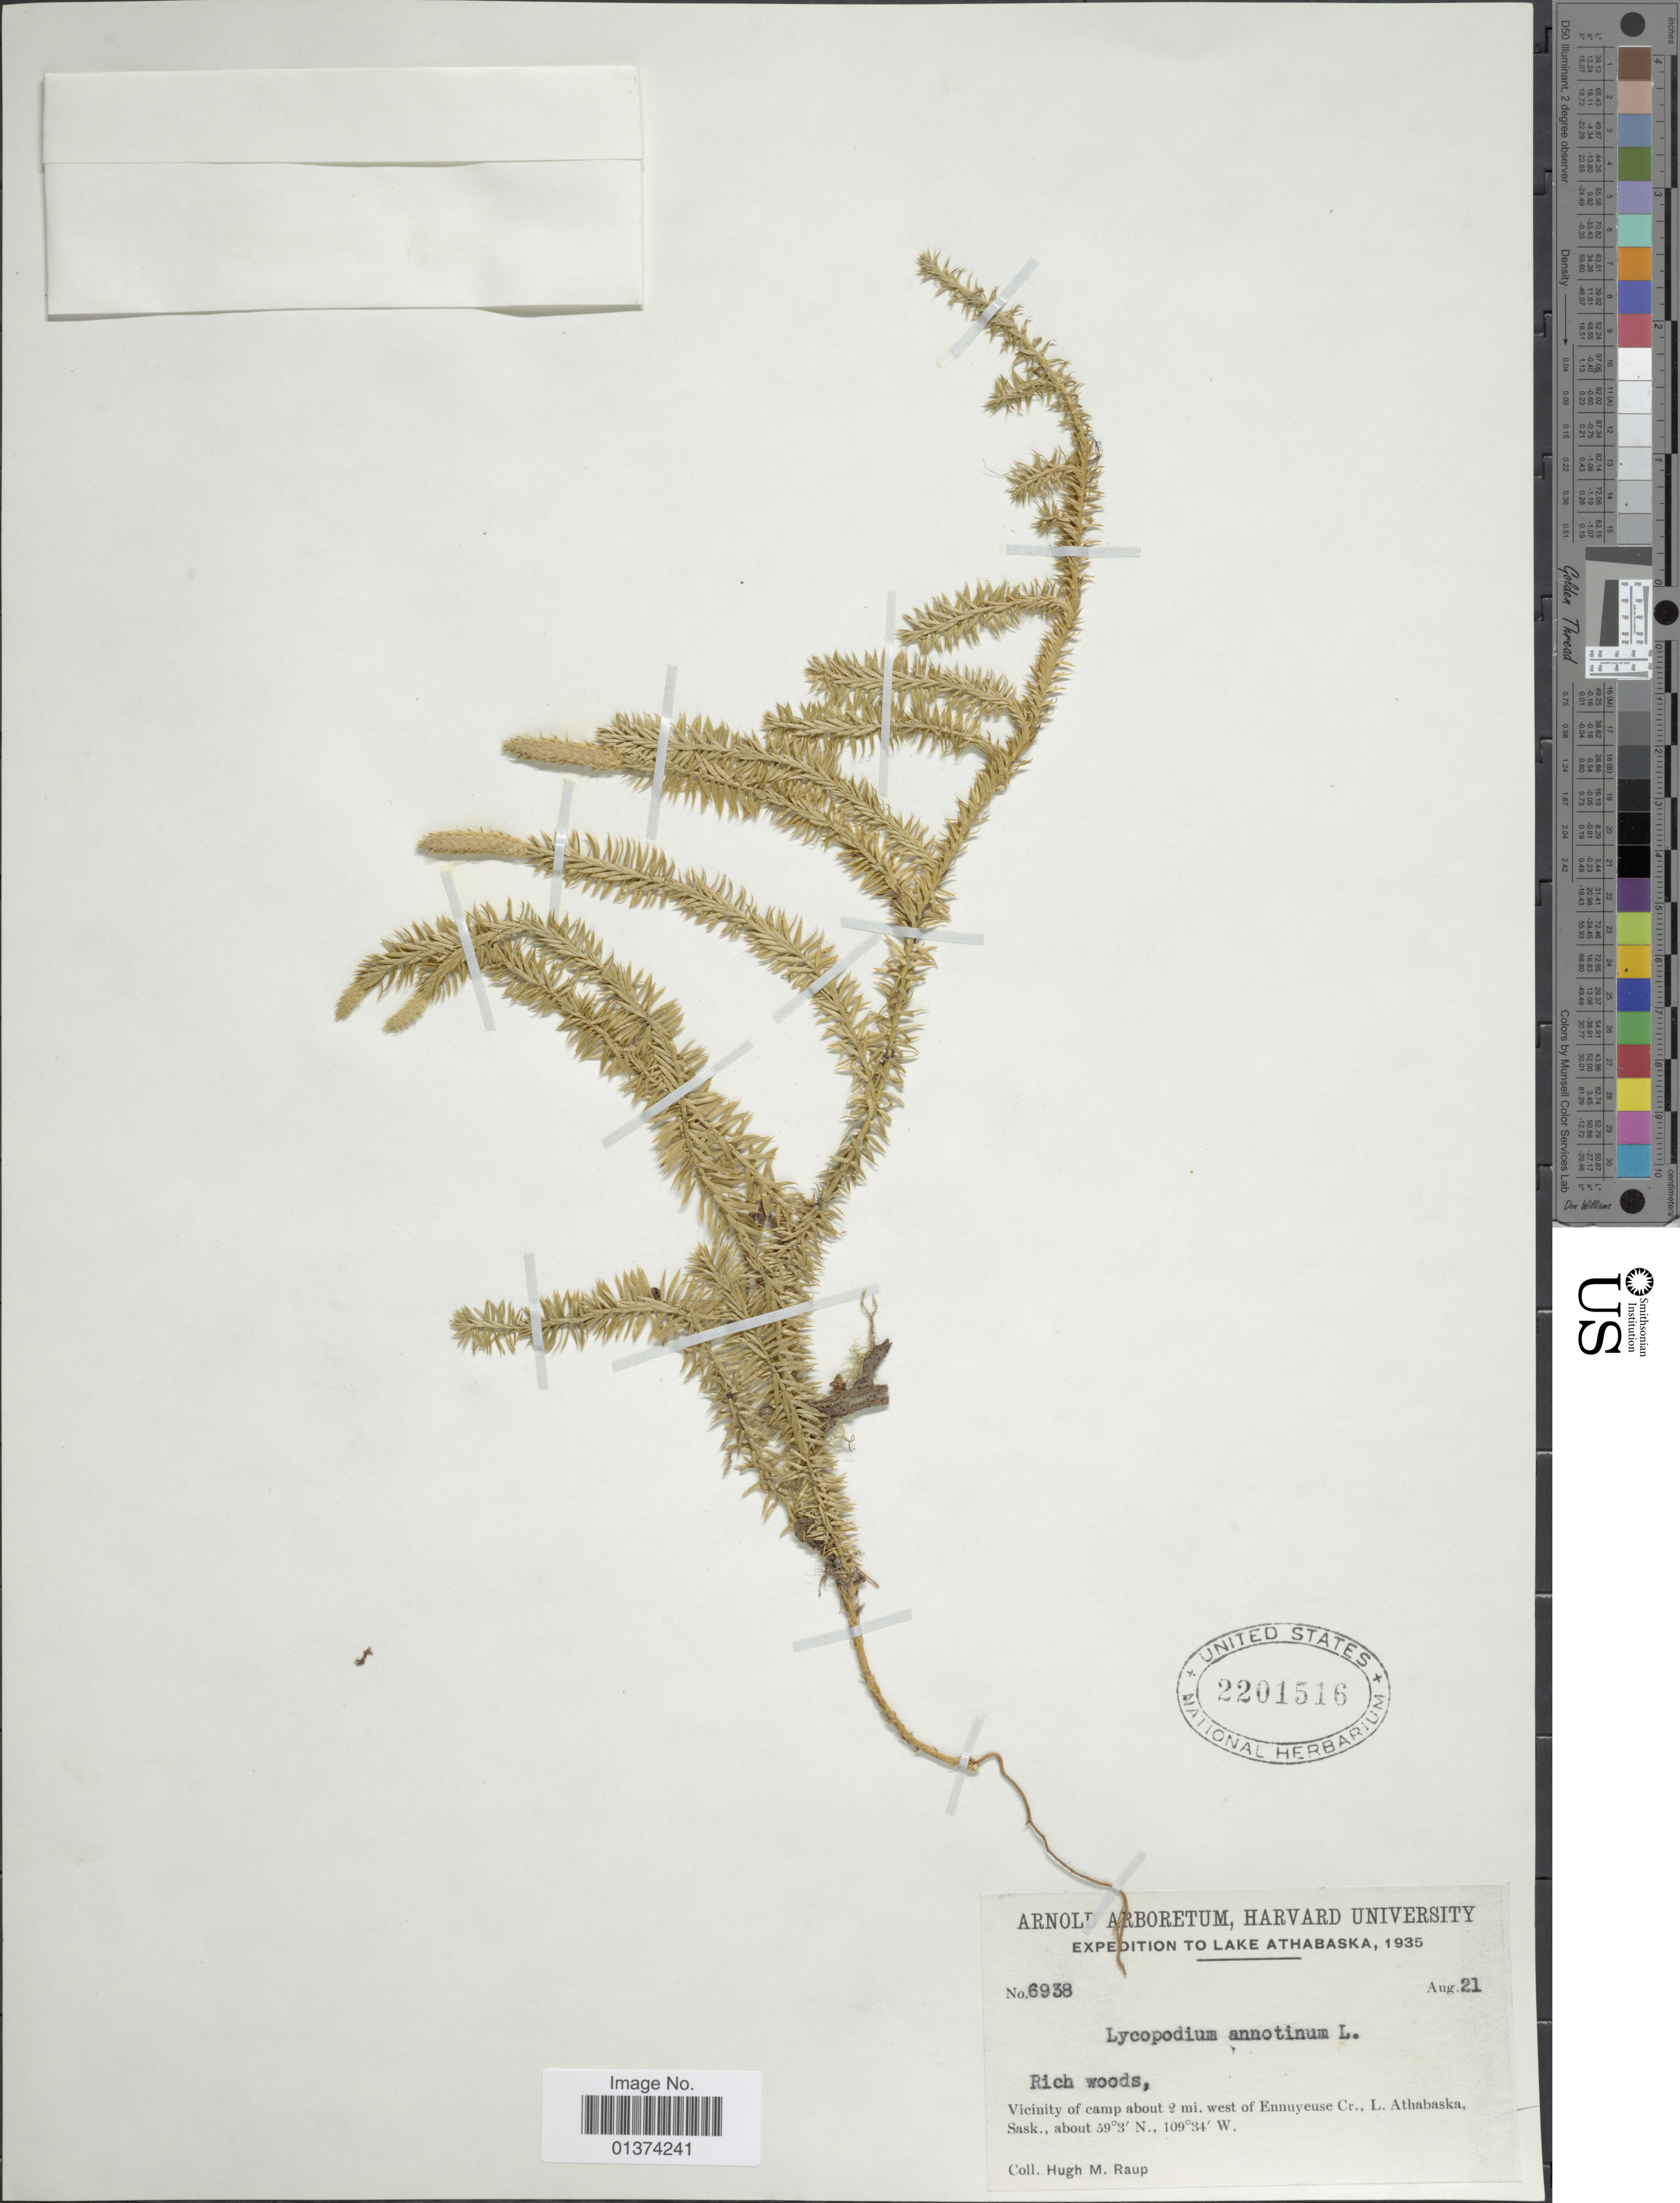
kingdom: Plantae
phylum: Tracheophyta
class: Lycopodiopsida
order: Lycopodiales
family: Lycopodiaceae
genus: Spinulum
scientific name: Spinulum annotinum subsp. annotinum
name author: (L.) A. Haines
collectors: H. Raup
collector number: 6938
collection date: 1935-08-21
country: Canada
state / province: Saskatchewan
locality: Vicinity of camp about 2 mi. west of Ennuyeuse cr., Lake Athabaska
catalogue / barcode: US 2201516